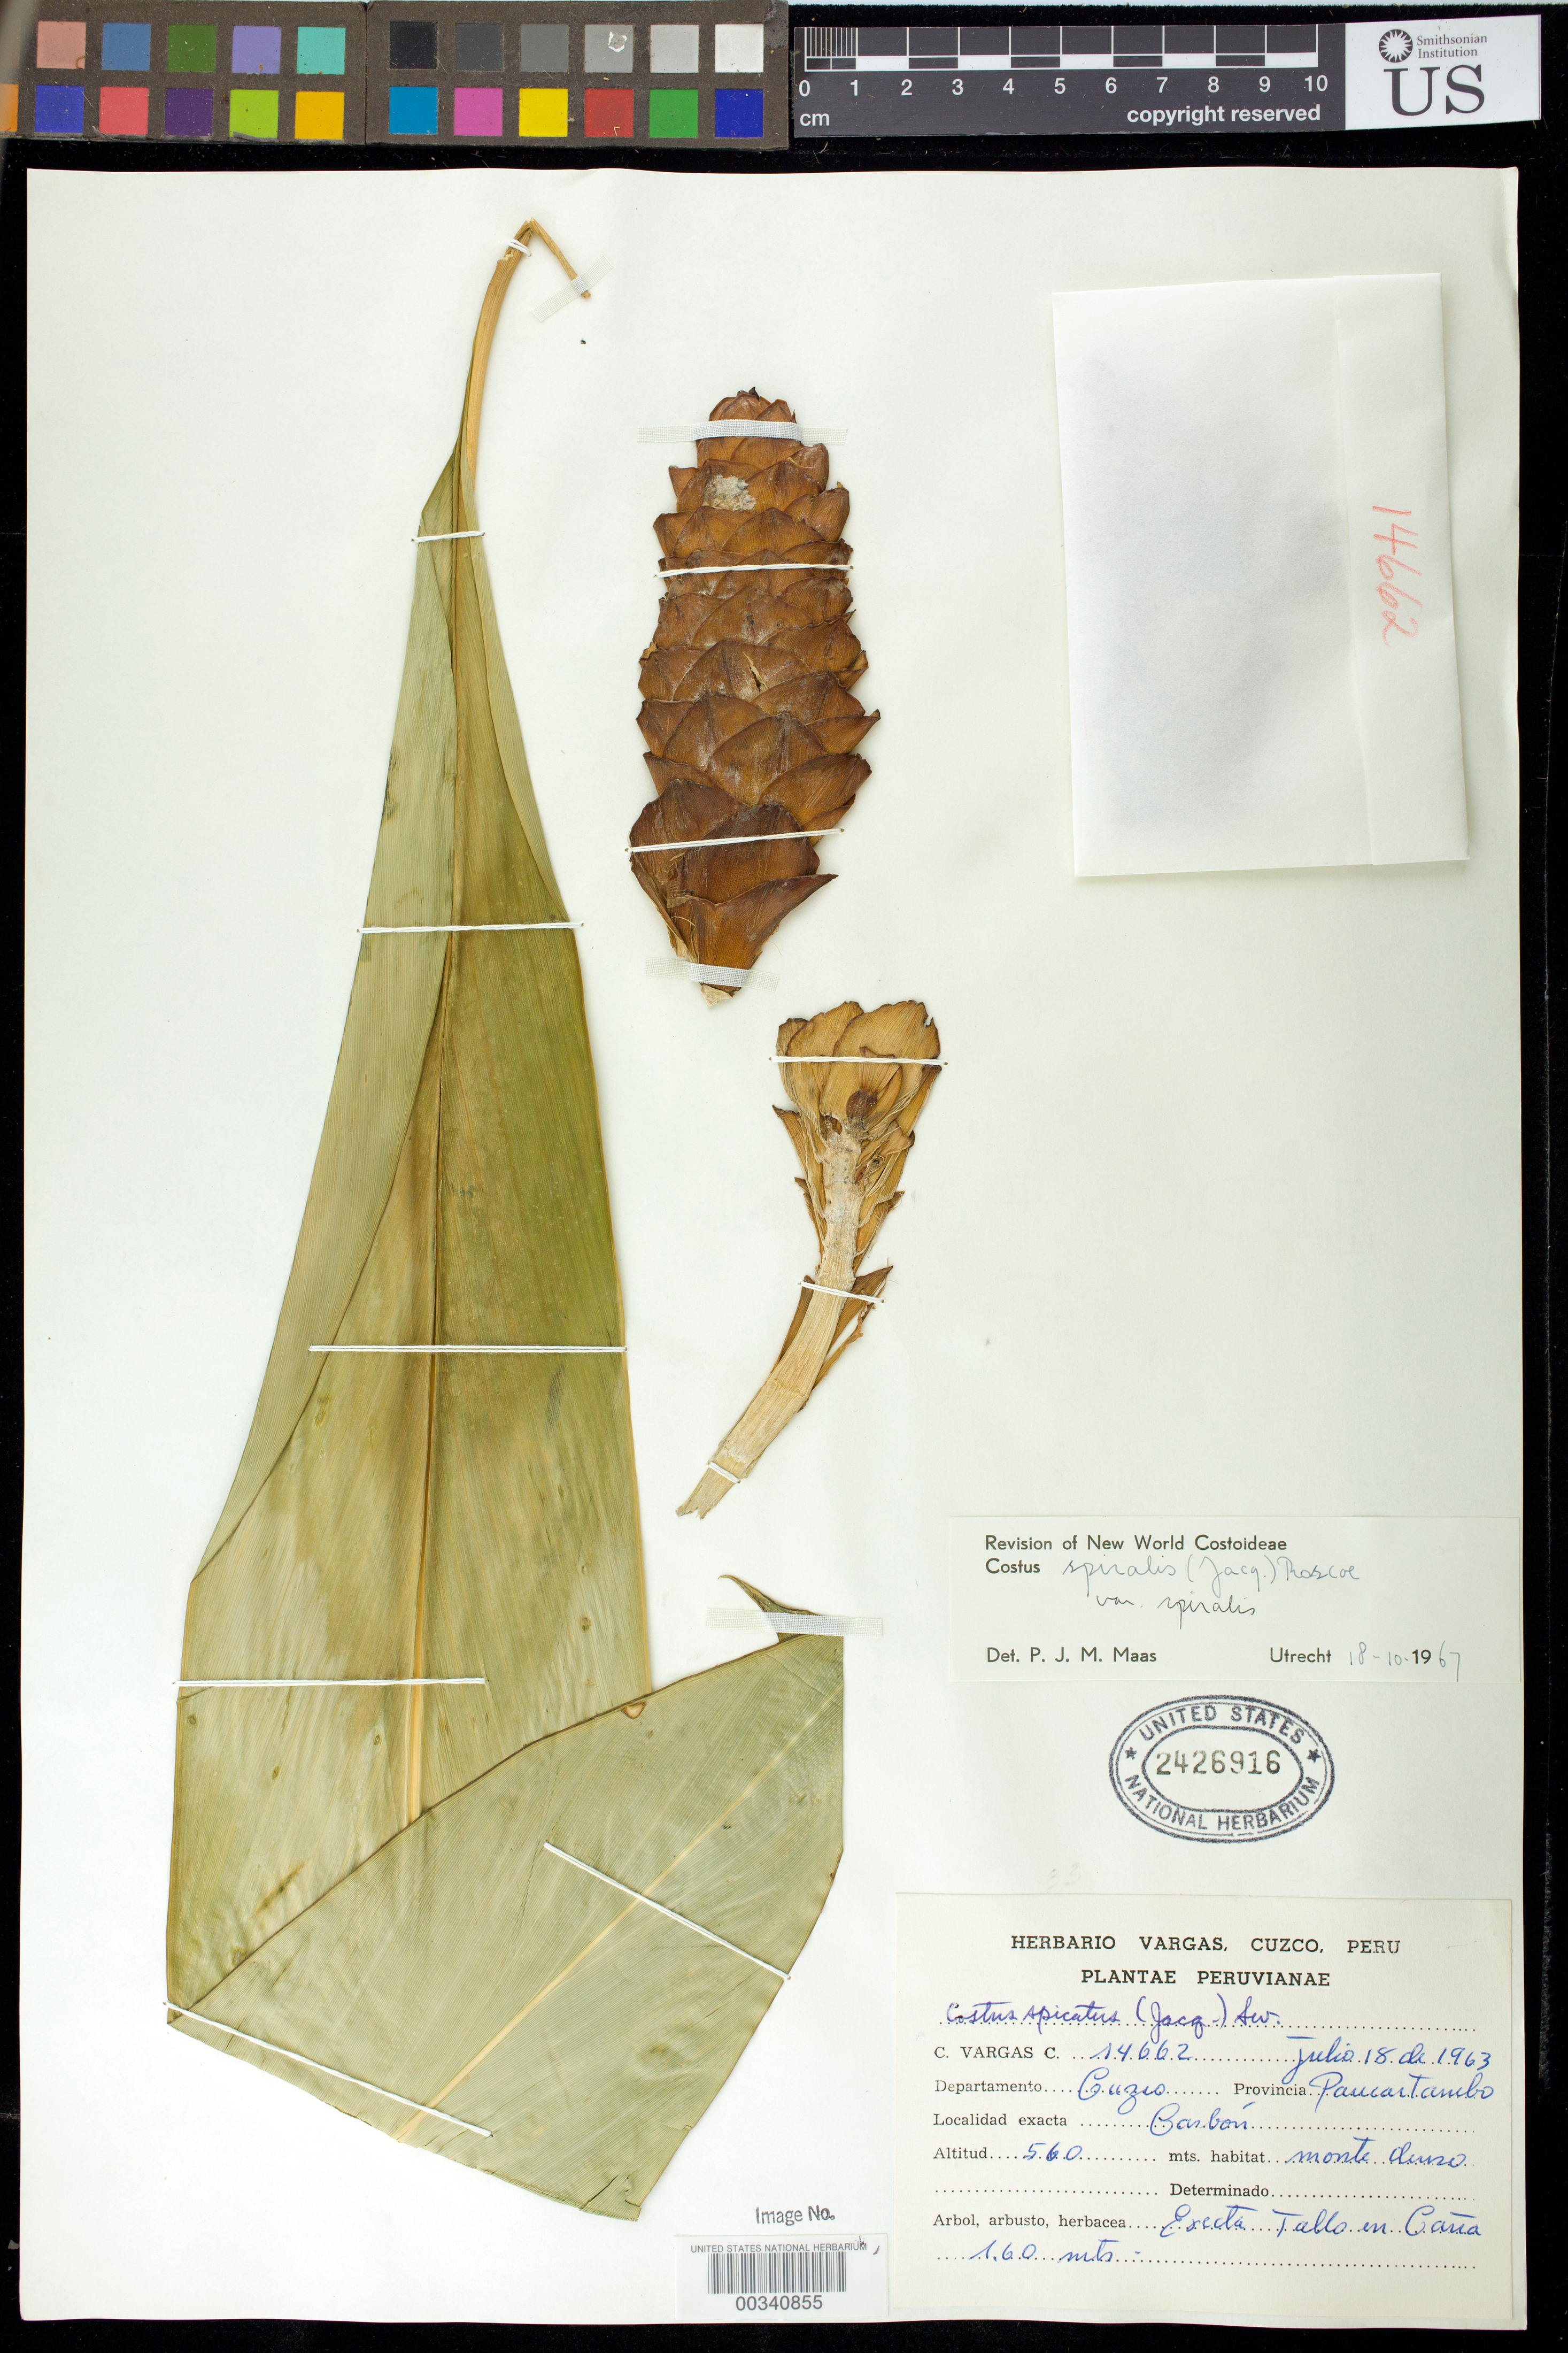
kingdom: Plantae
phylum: Tracheophyta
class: Liliopsida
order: Zingiberales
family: Costaceae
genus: Costus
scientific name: Costus spiralis var. spiralis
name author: (Jacq.) Roscoe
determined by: Maas, Paul J. M.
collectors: C. Vargas Calderón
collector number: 14662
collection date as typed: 18 Jul 1963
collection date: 1963-07-18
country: Peru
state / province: Cusco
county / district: Paucartambo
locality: Carbón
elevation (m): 560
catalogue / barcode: US 2426916